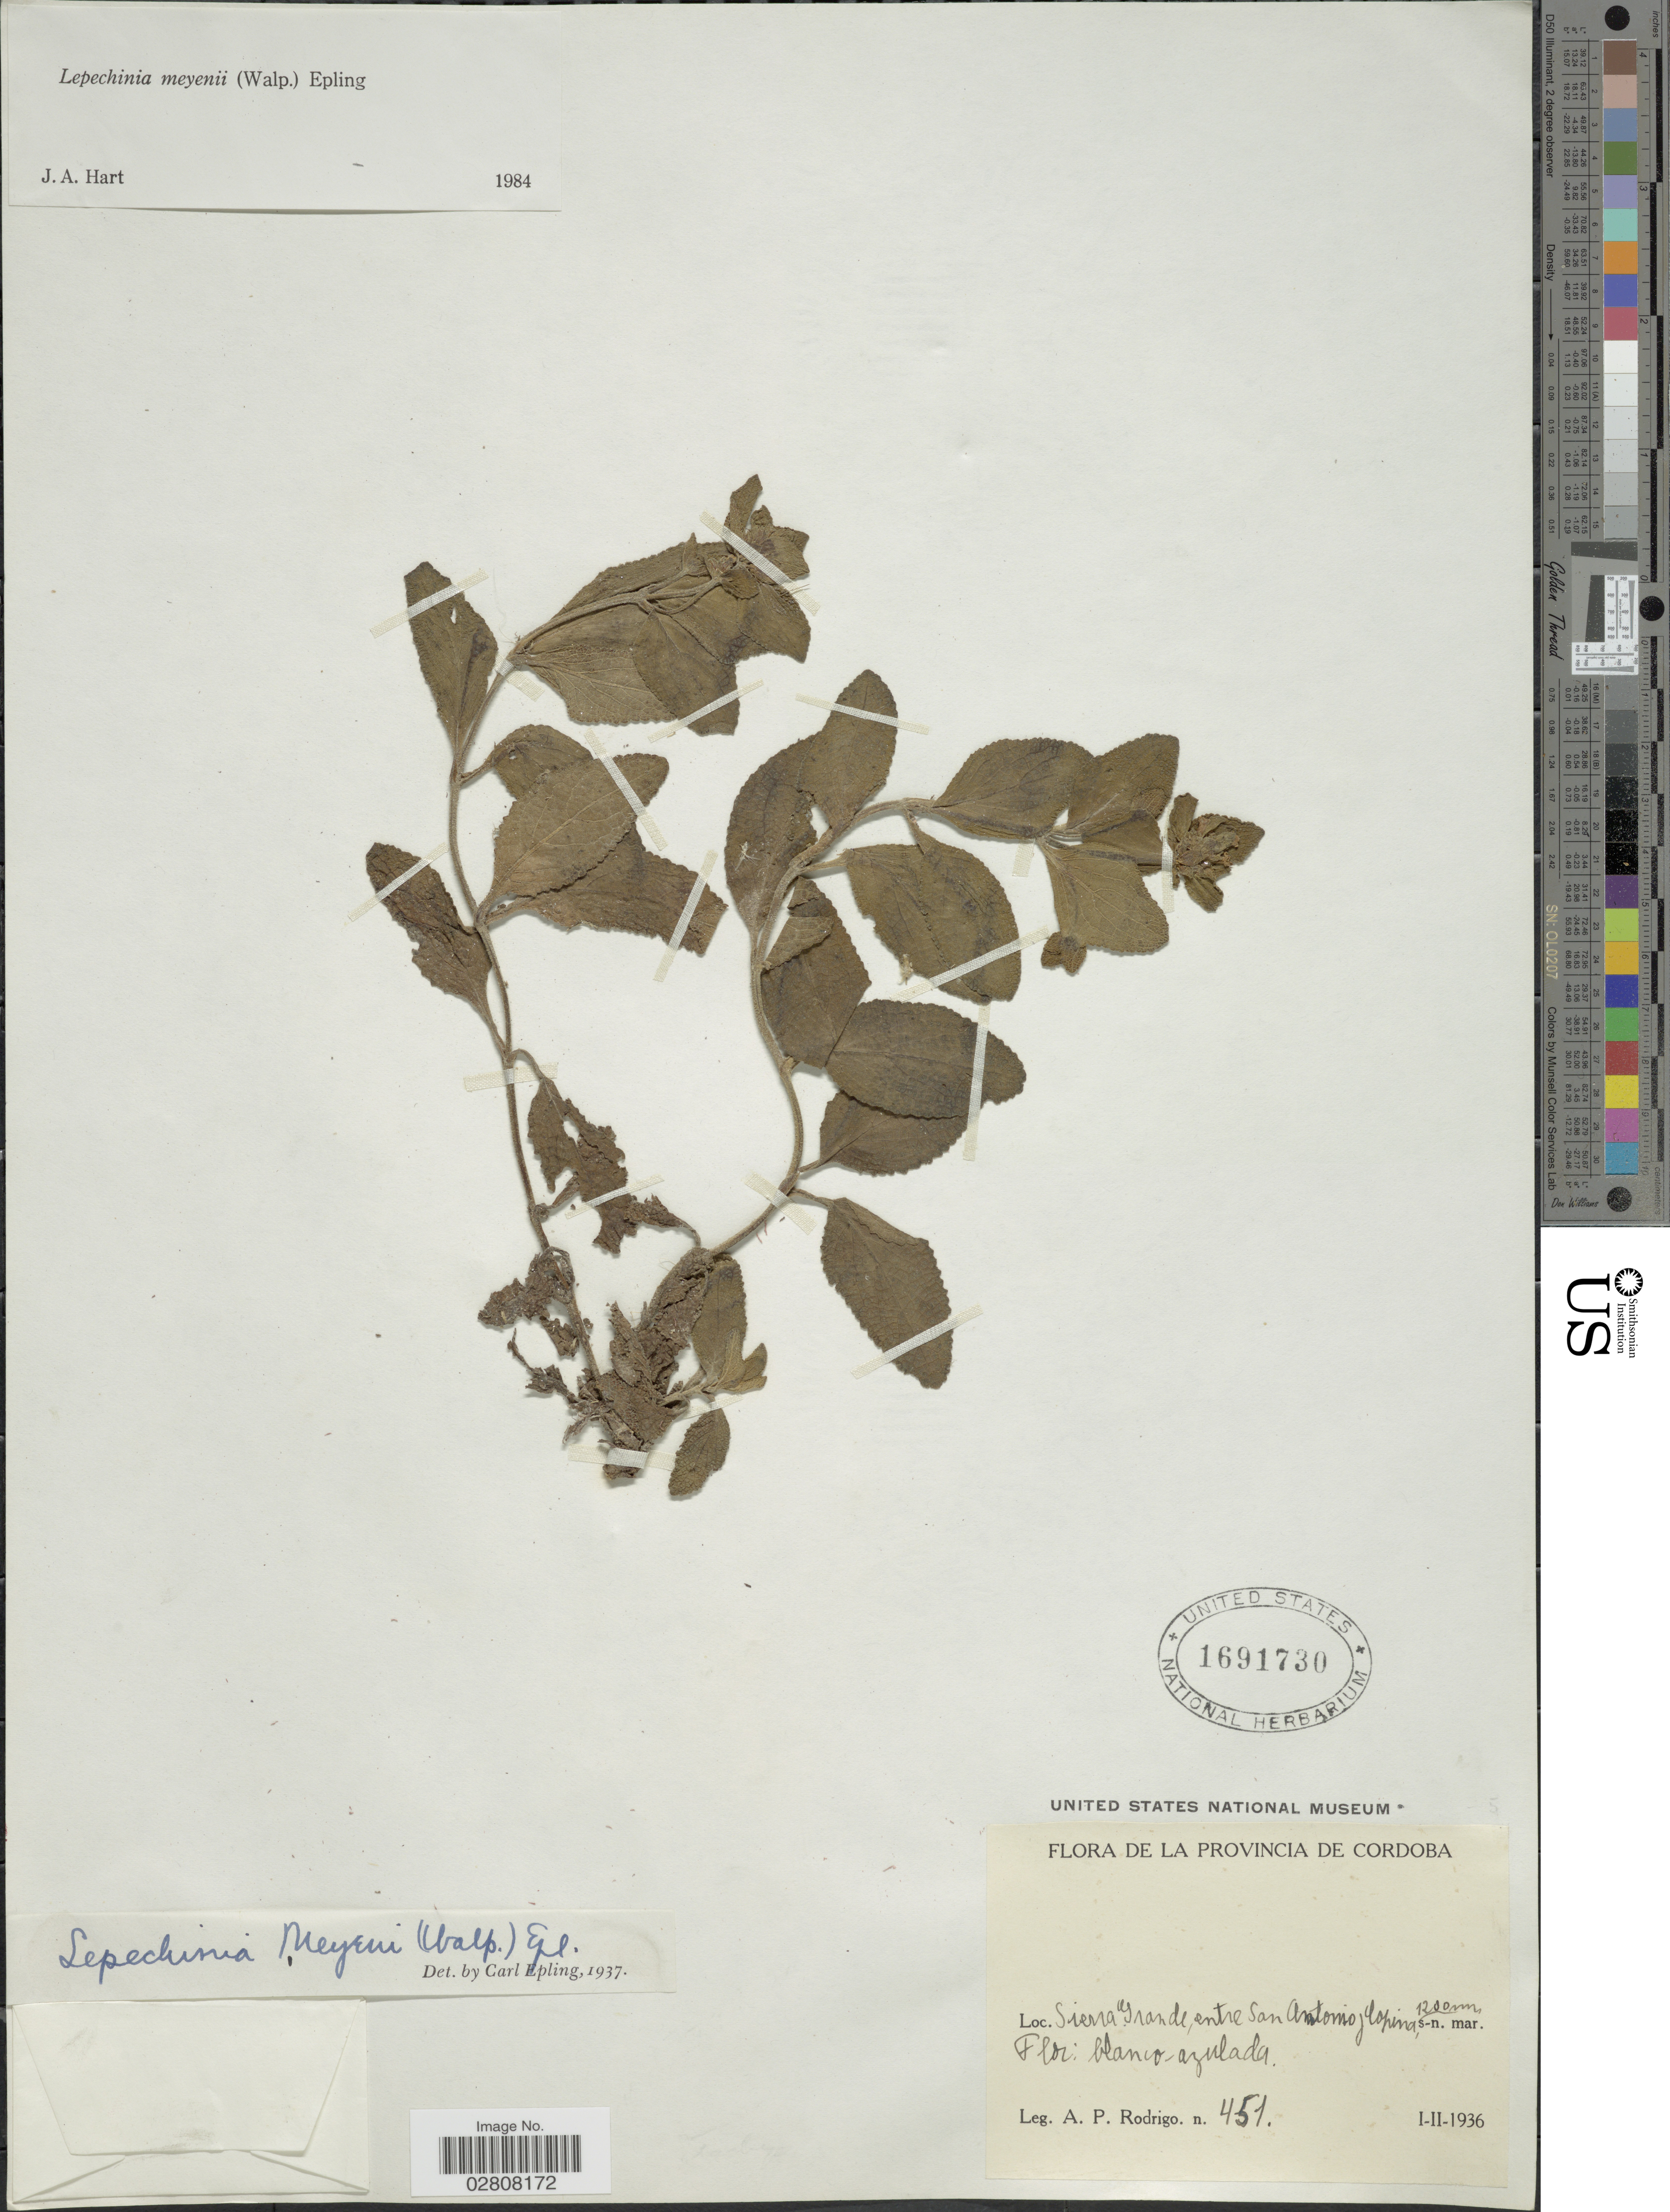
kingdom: Plantae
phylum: Tracheophyta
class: Magnoliopsida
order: Lamiales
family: Lamiaceae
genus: Lepechinia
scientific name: Lepechinia meyenii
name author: (Walp.) Epling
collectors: A. Rodrigo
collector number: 451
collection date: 1936-02-01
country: Argentina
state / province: Cordoba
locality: Provincia de Cordoba. Sierra Grande, entre San Antonio y Copina.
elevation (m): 1200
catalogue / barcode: US 1691730